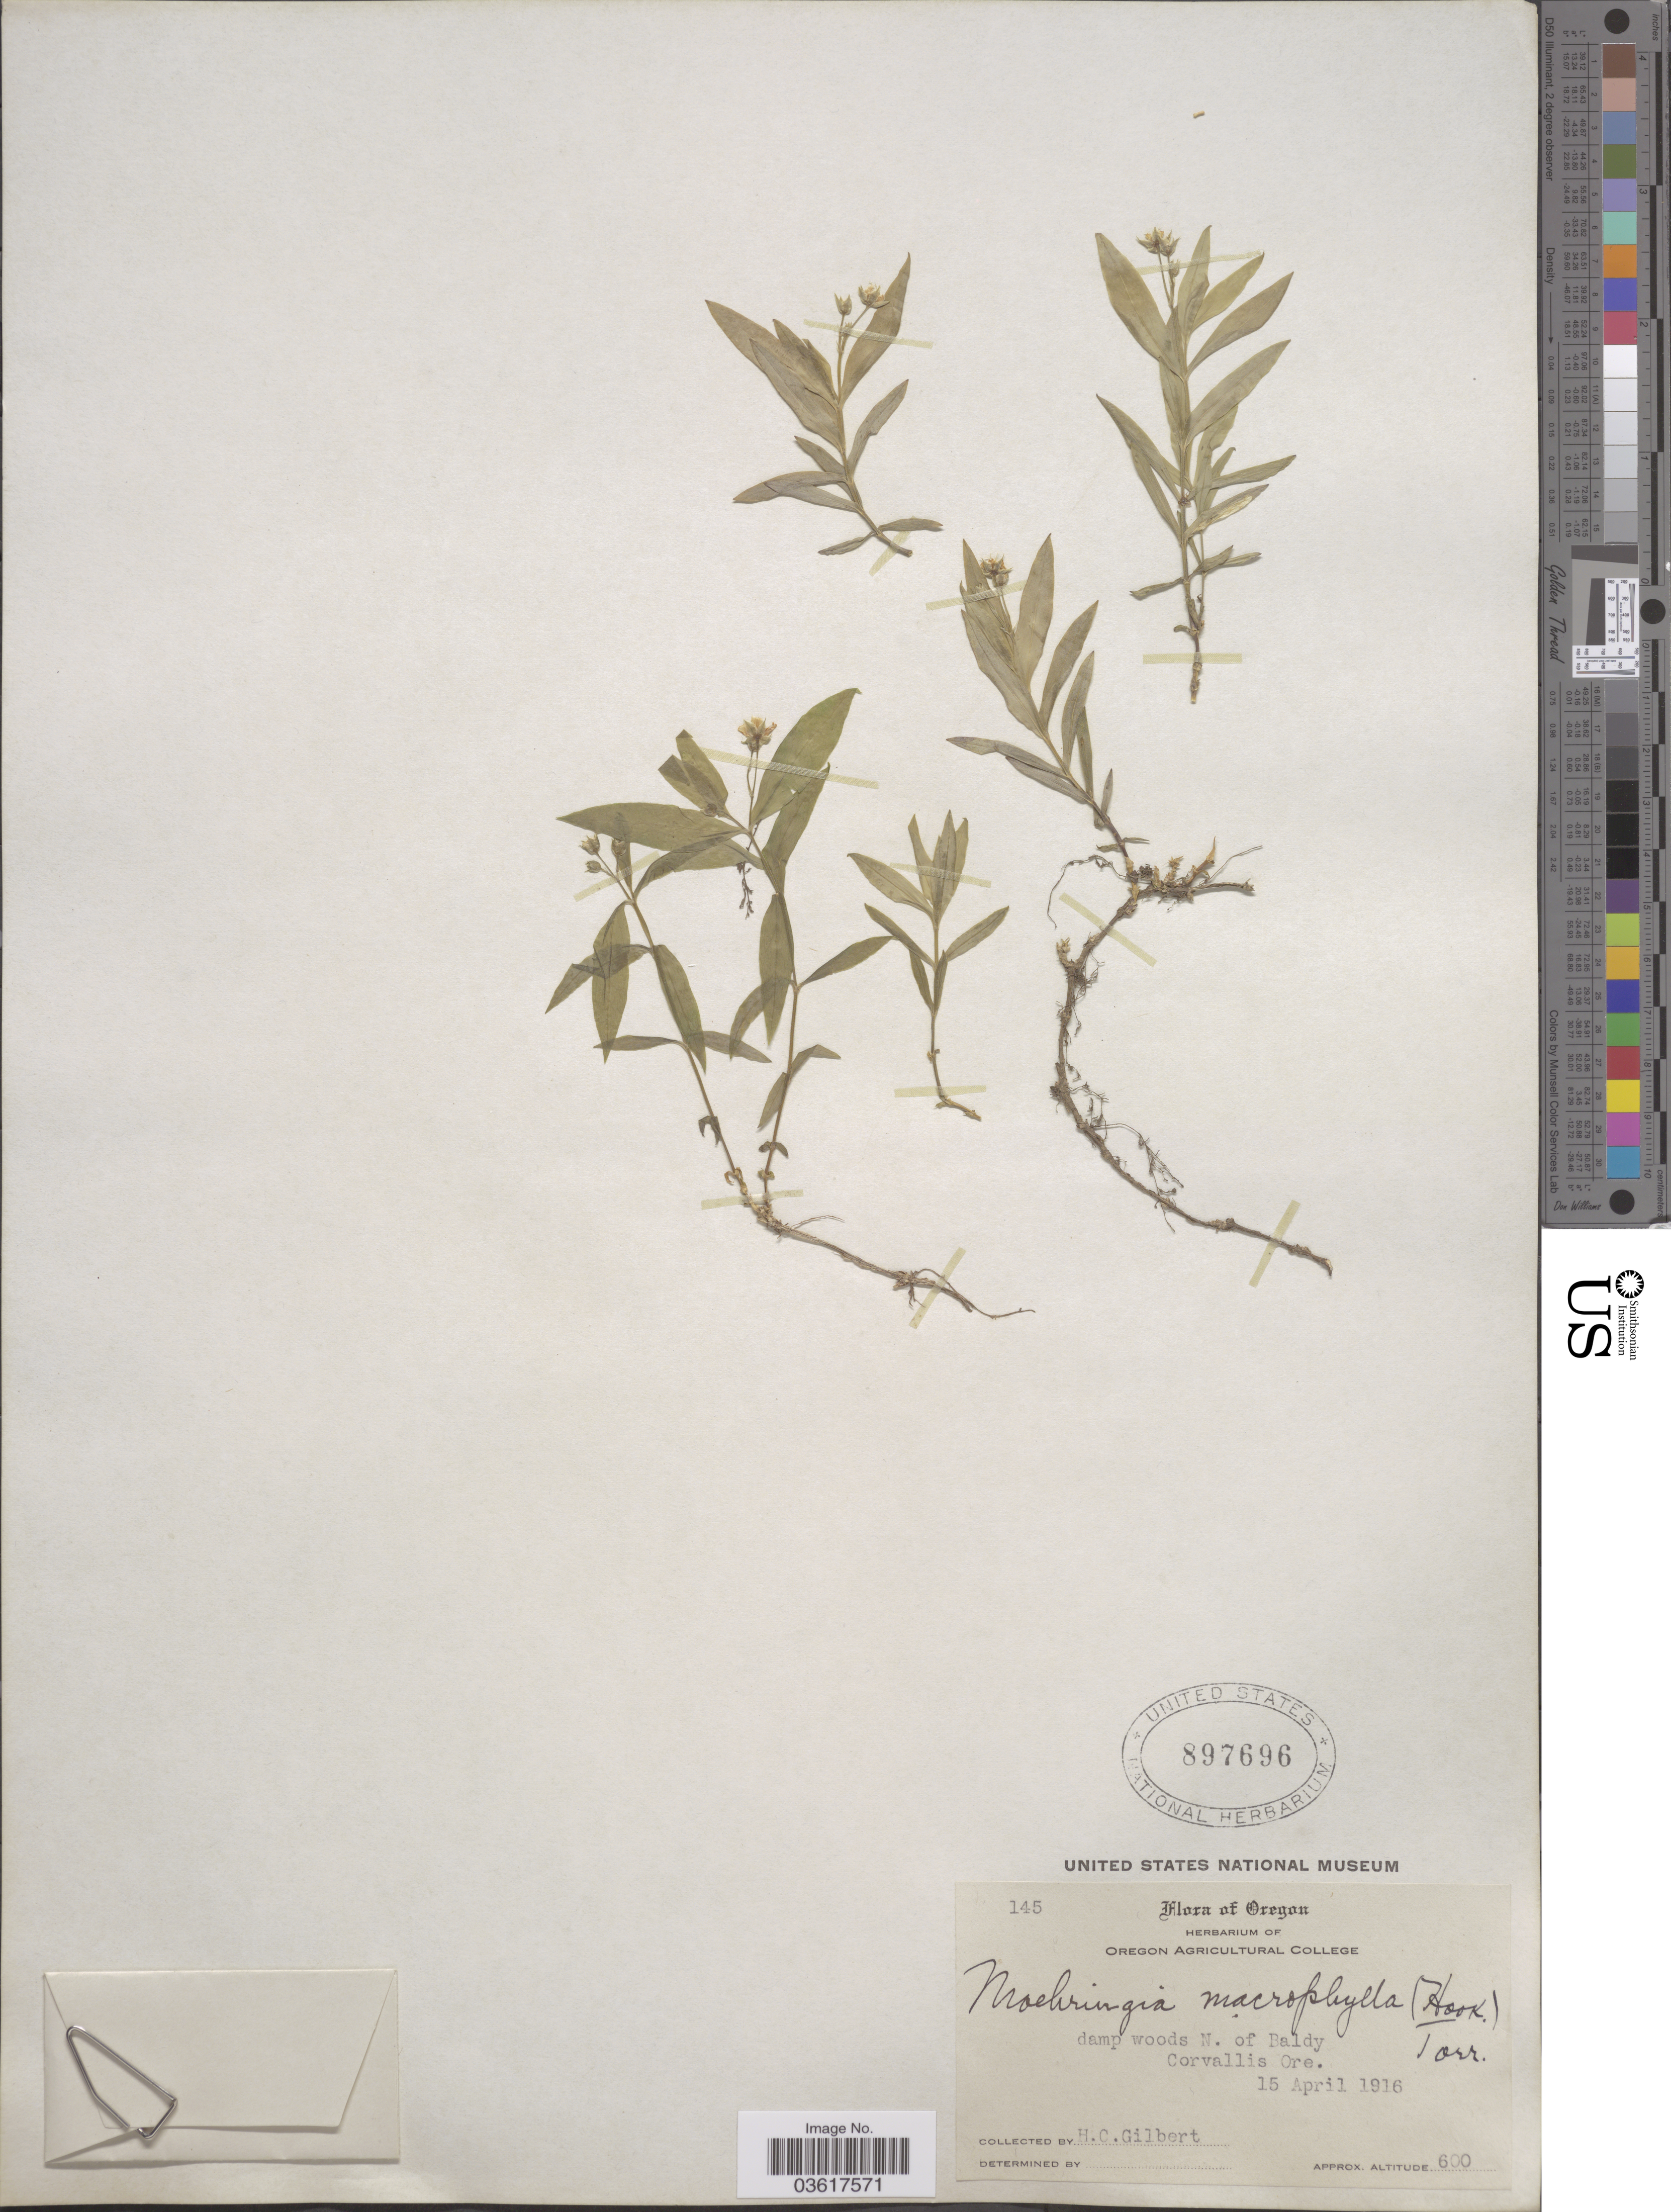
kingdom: Plantae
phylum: Tracheophyta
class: Magnoliopsida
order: Caryophyllales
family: Caryophyllaceae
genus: Moehringia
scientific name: Moehringia macrophylla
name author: (Hook.) Fenzl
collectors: H. Gilbert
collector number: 145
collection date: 1916-04-15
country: United States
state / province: Oregon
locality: Damp woods N. of Baldy Corvallis Ore.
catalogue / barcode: US 897696